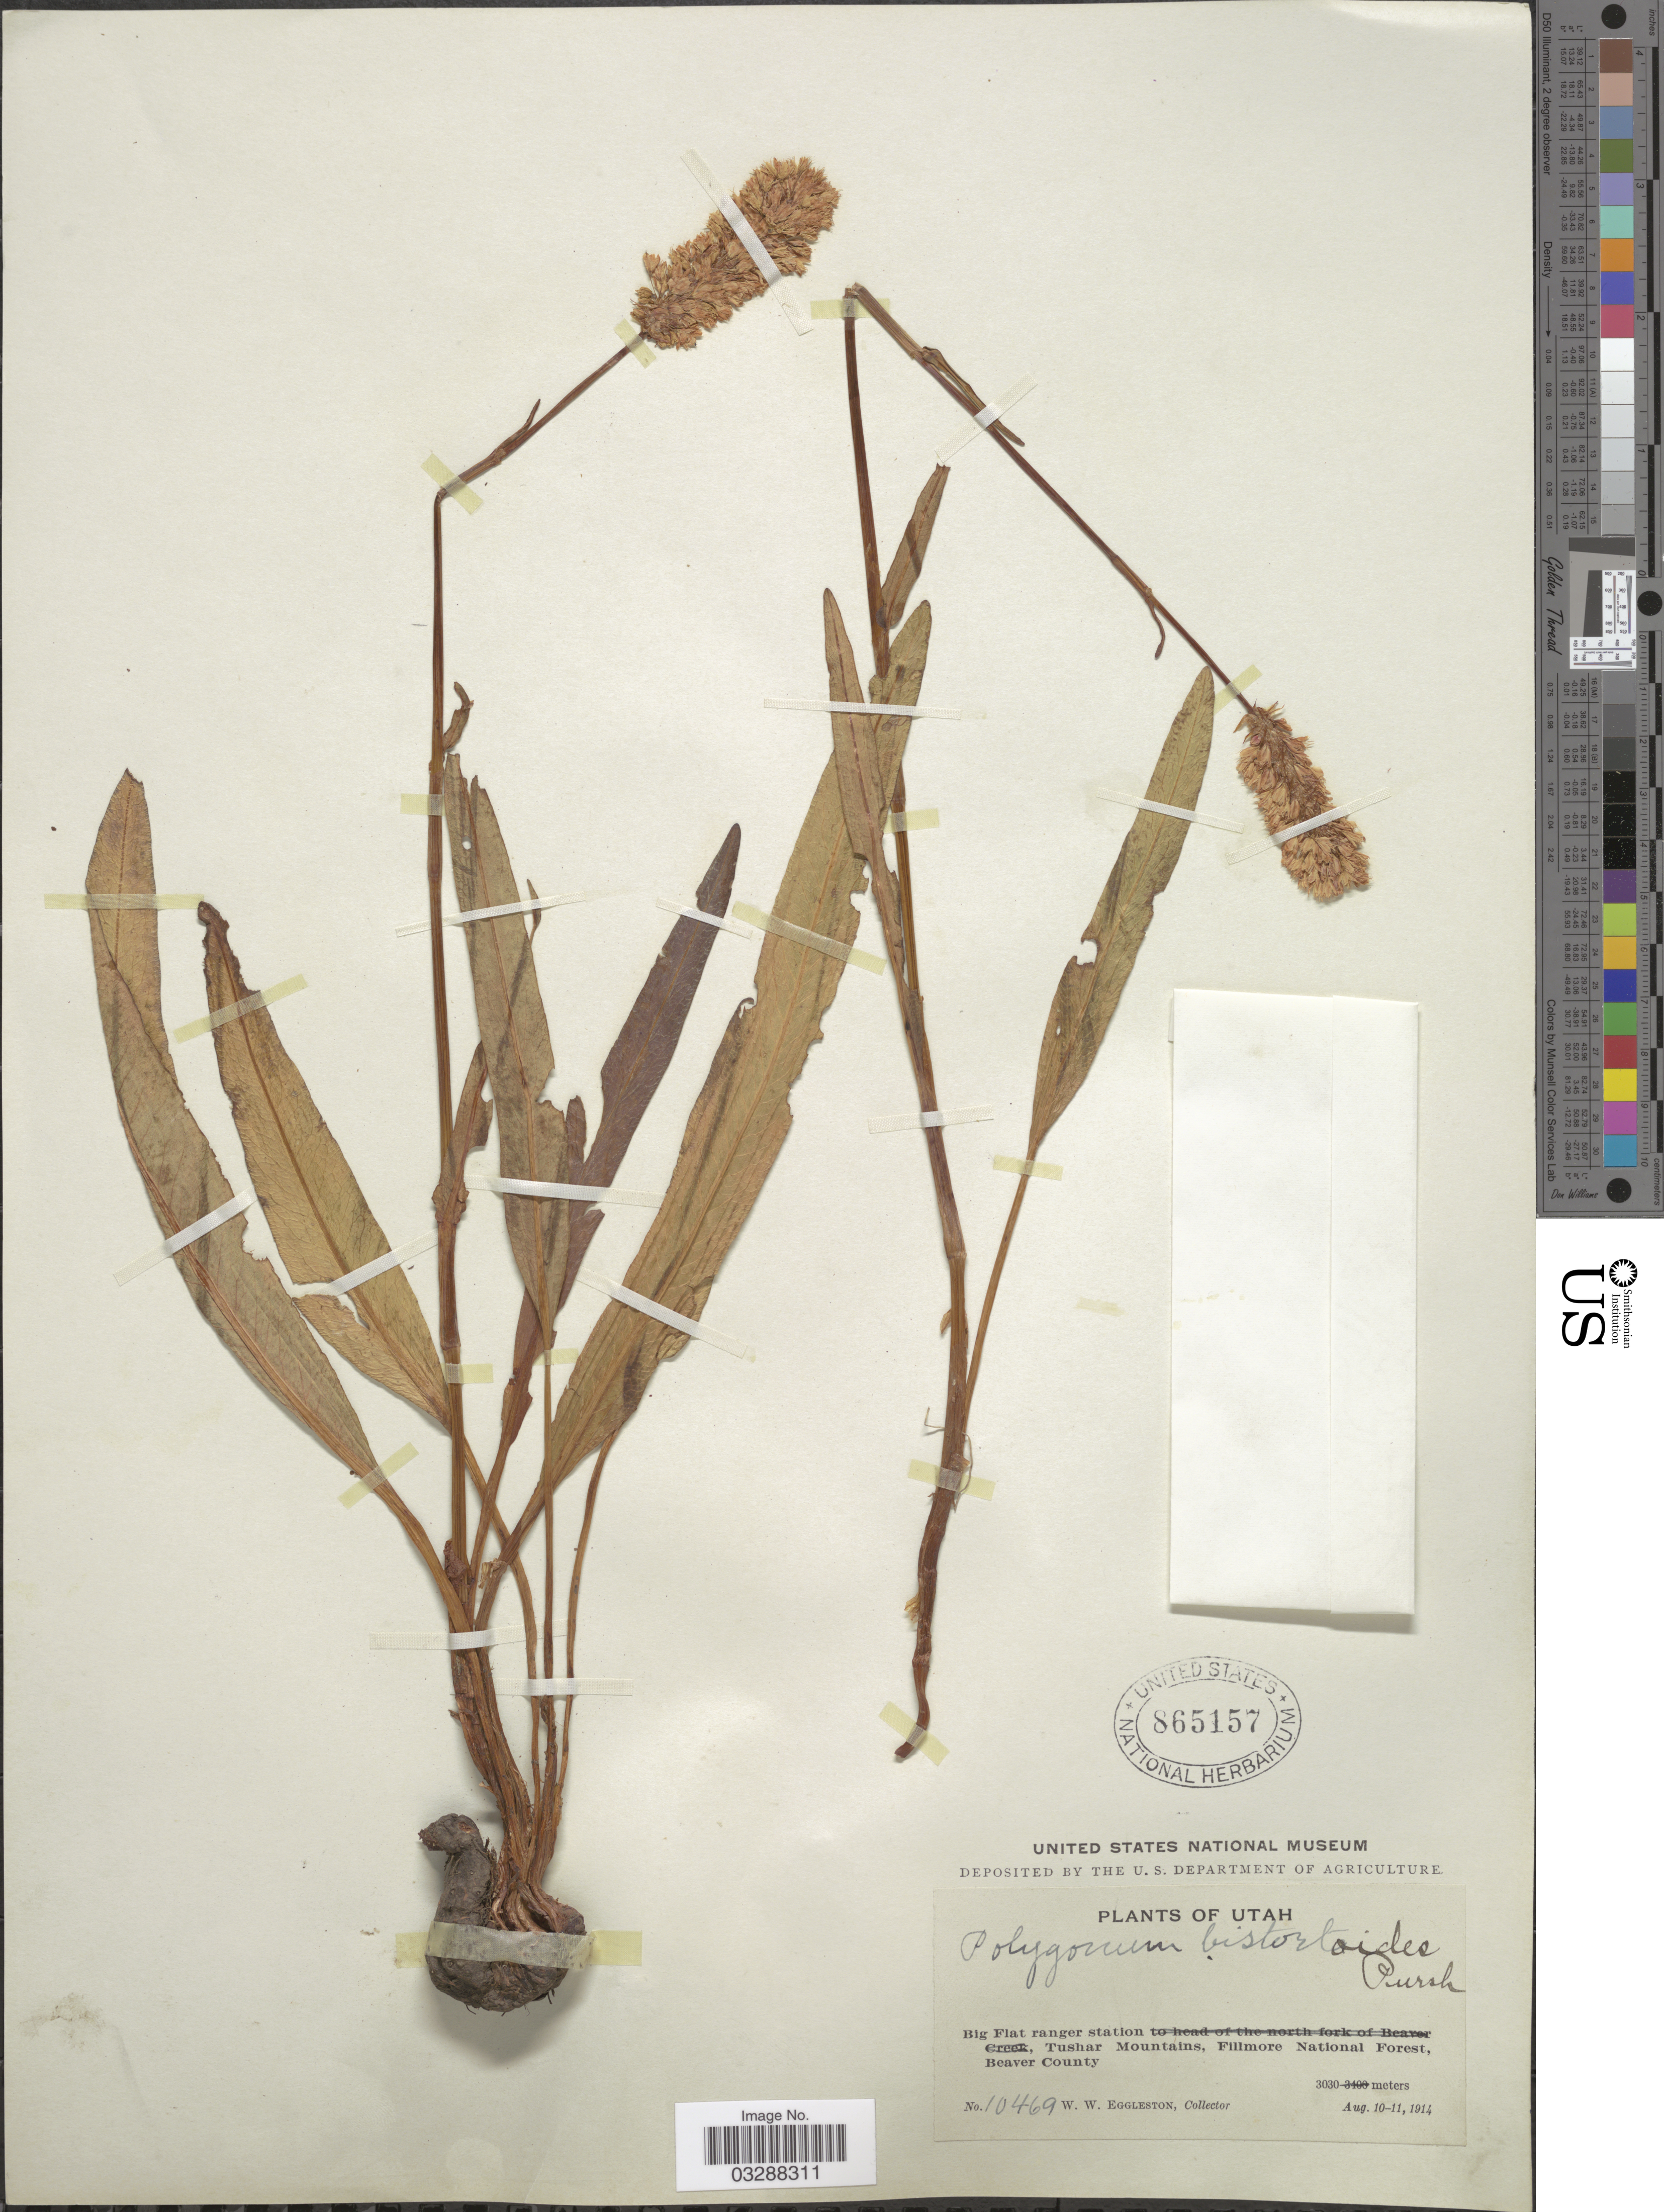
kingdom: Plantae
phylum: Tracheophyta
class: Magnoliopsida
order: Caryophyllales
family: Polygonaceae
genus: Bistorta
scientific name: Bistorta bistortoides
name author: (Pursh) Small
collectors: W. W. Eggleston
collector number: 10469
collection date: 1914-08-10/1914-08-11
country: United States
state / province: Utah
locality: Big Flat Ranger station, Tushar Mountains, Fillmore National Forest, Beaver County.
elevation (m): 3030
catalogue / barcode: US 865157